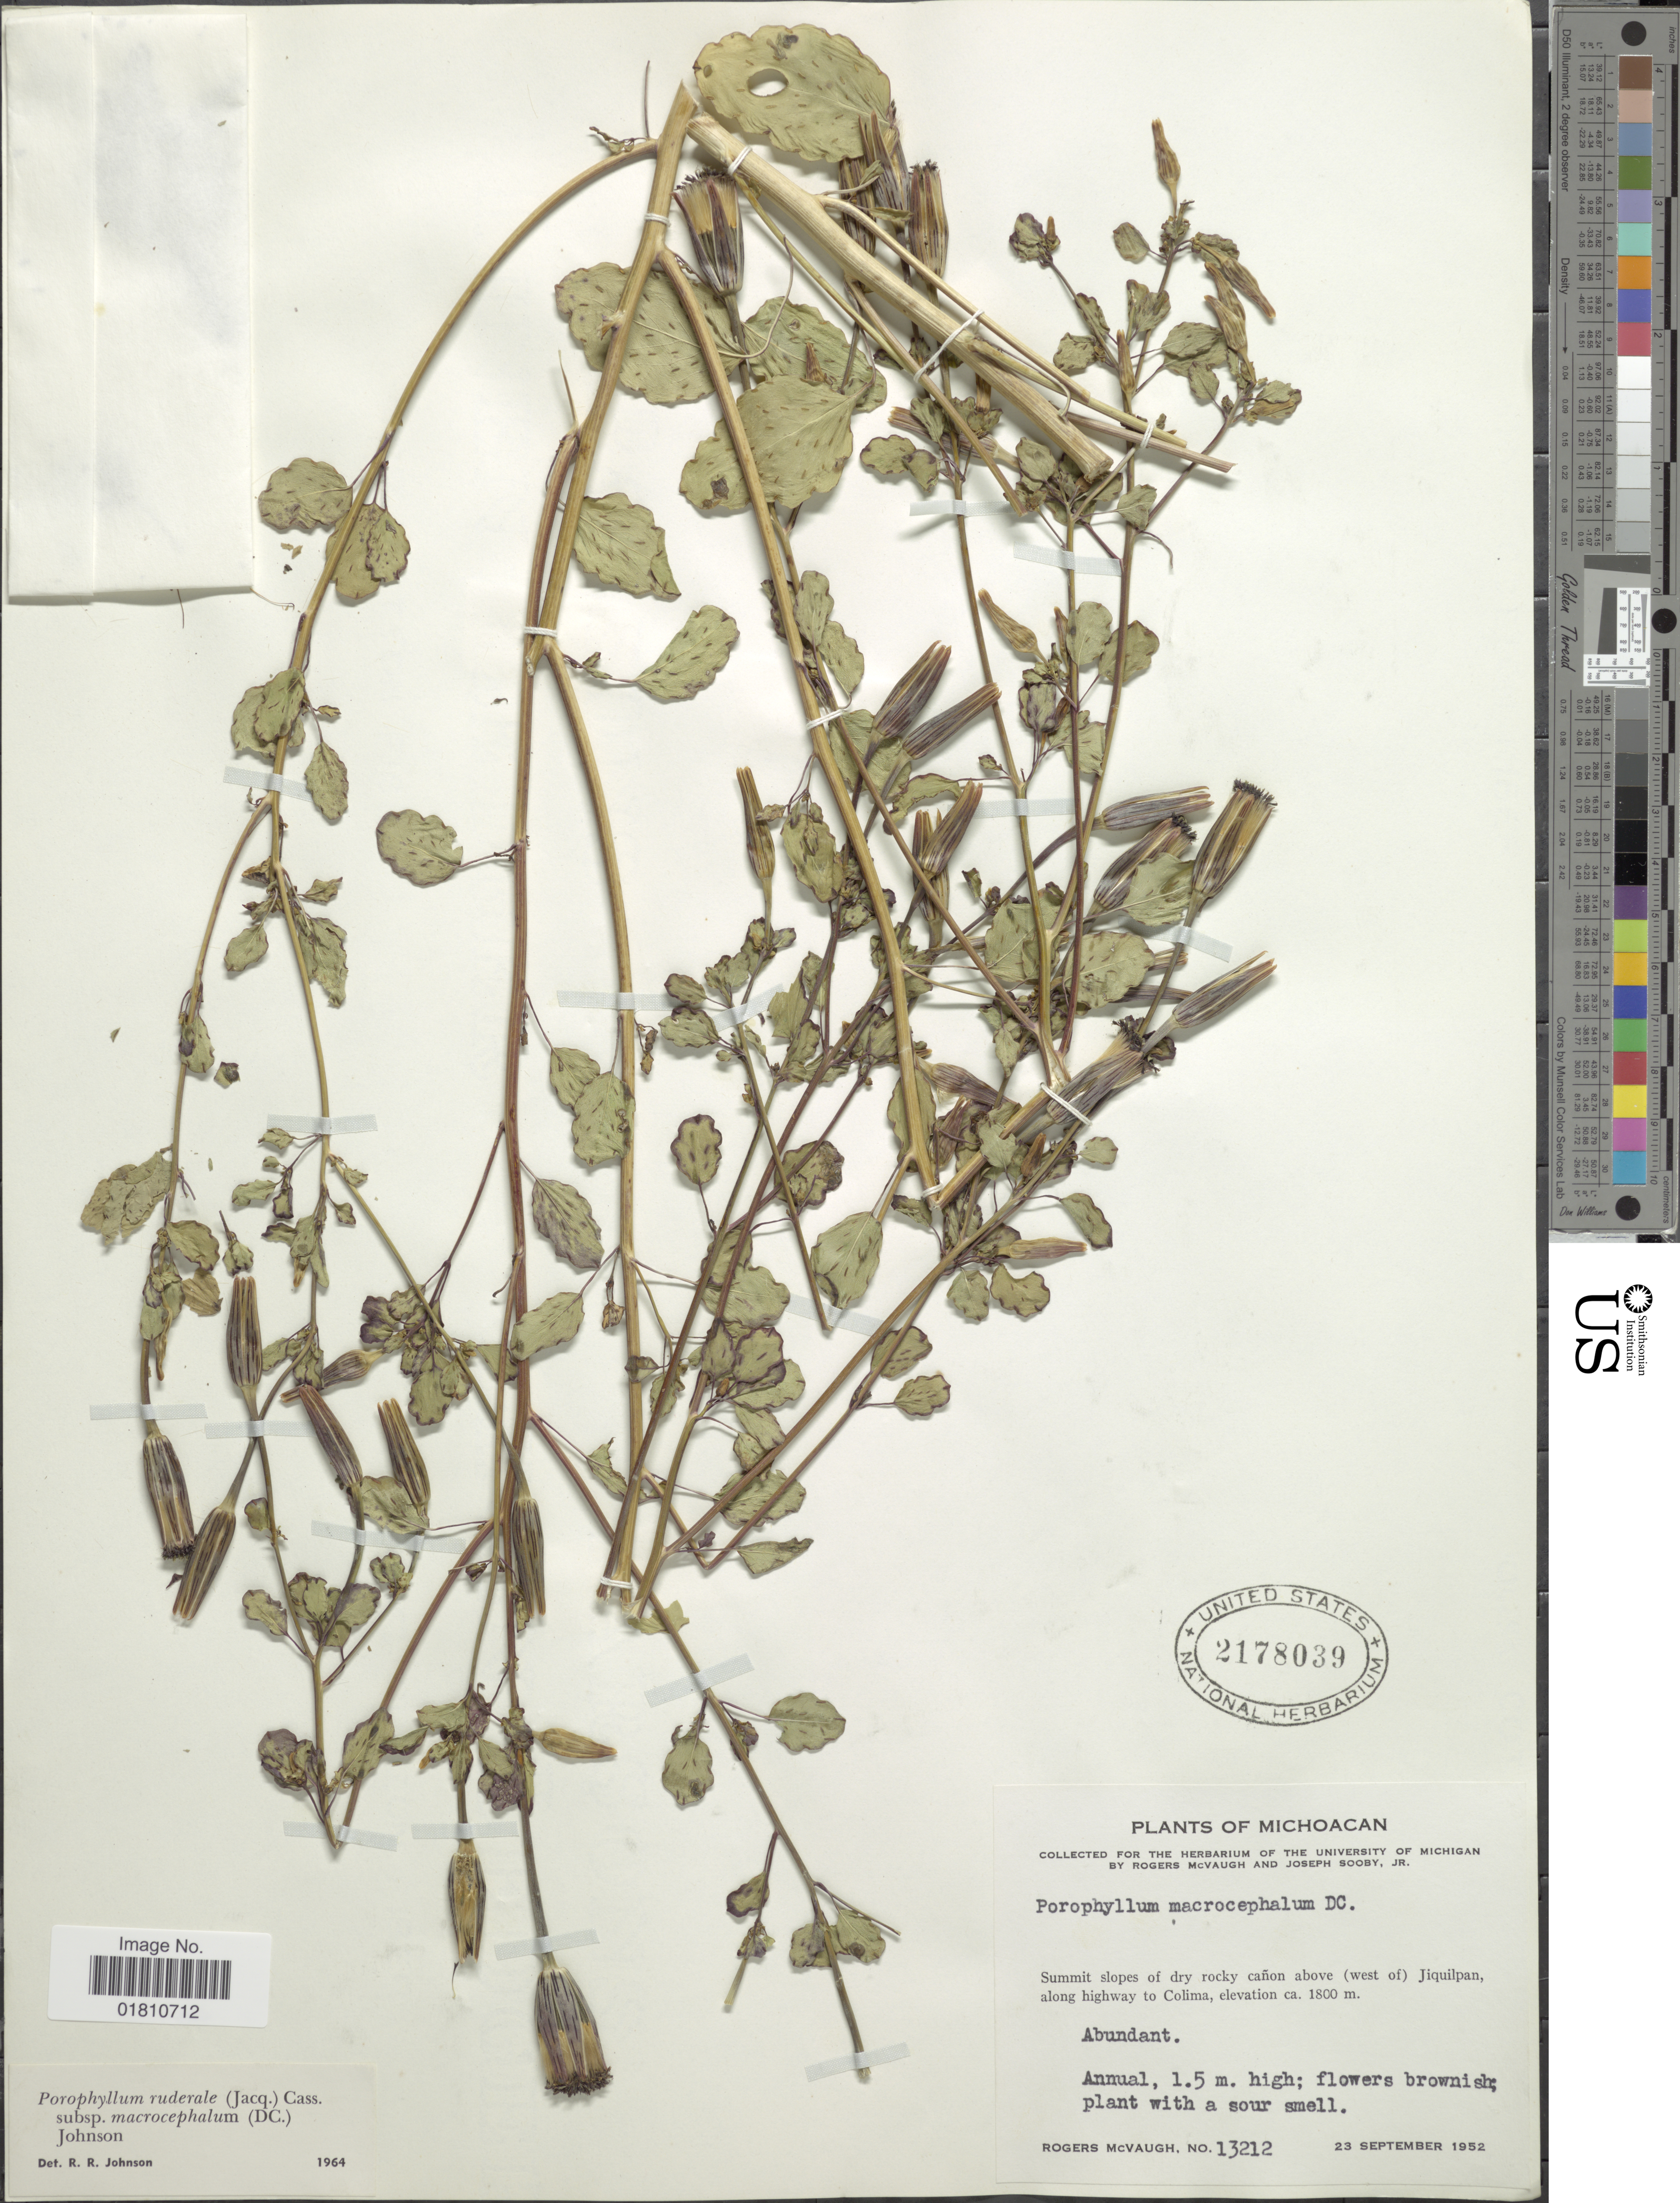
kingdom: Plantae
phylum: Tracheophyta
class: Magnoliopsida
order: Asterales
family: Asteraceae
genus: Porophyllum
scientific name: Porophyllum ruderale subsp. macrocephalum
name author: (DC.) R.R. Johnson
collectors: R. McVaugh & J. Sooby Jr.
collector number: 13212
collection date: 1952-09-23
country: Mexico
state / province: Michoacán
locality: Summit slopes of dry rocky canon above (west of) Jiquilpan, along highway to Colima.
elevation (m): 1800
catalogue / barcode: US 2178039